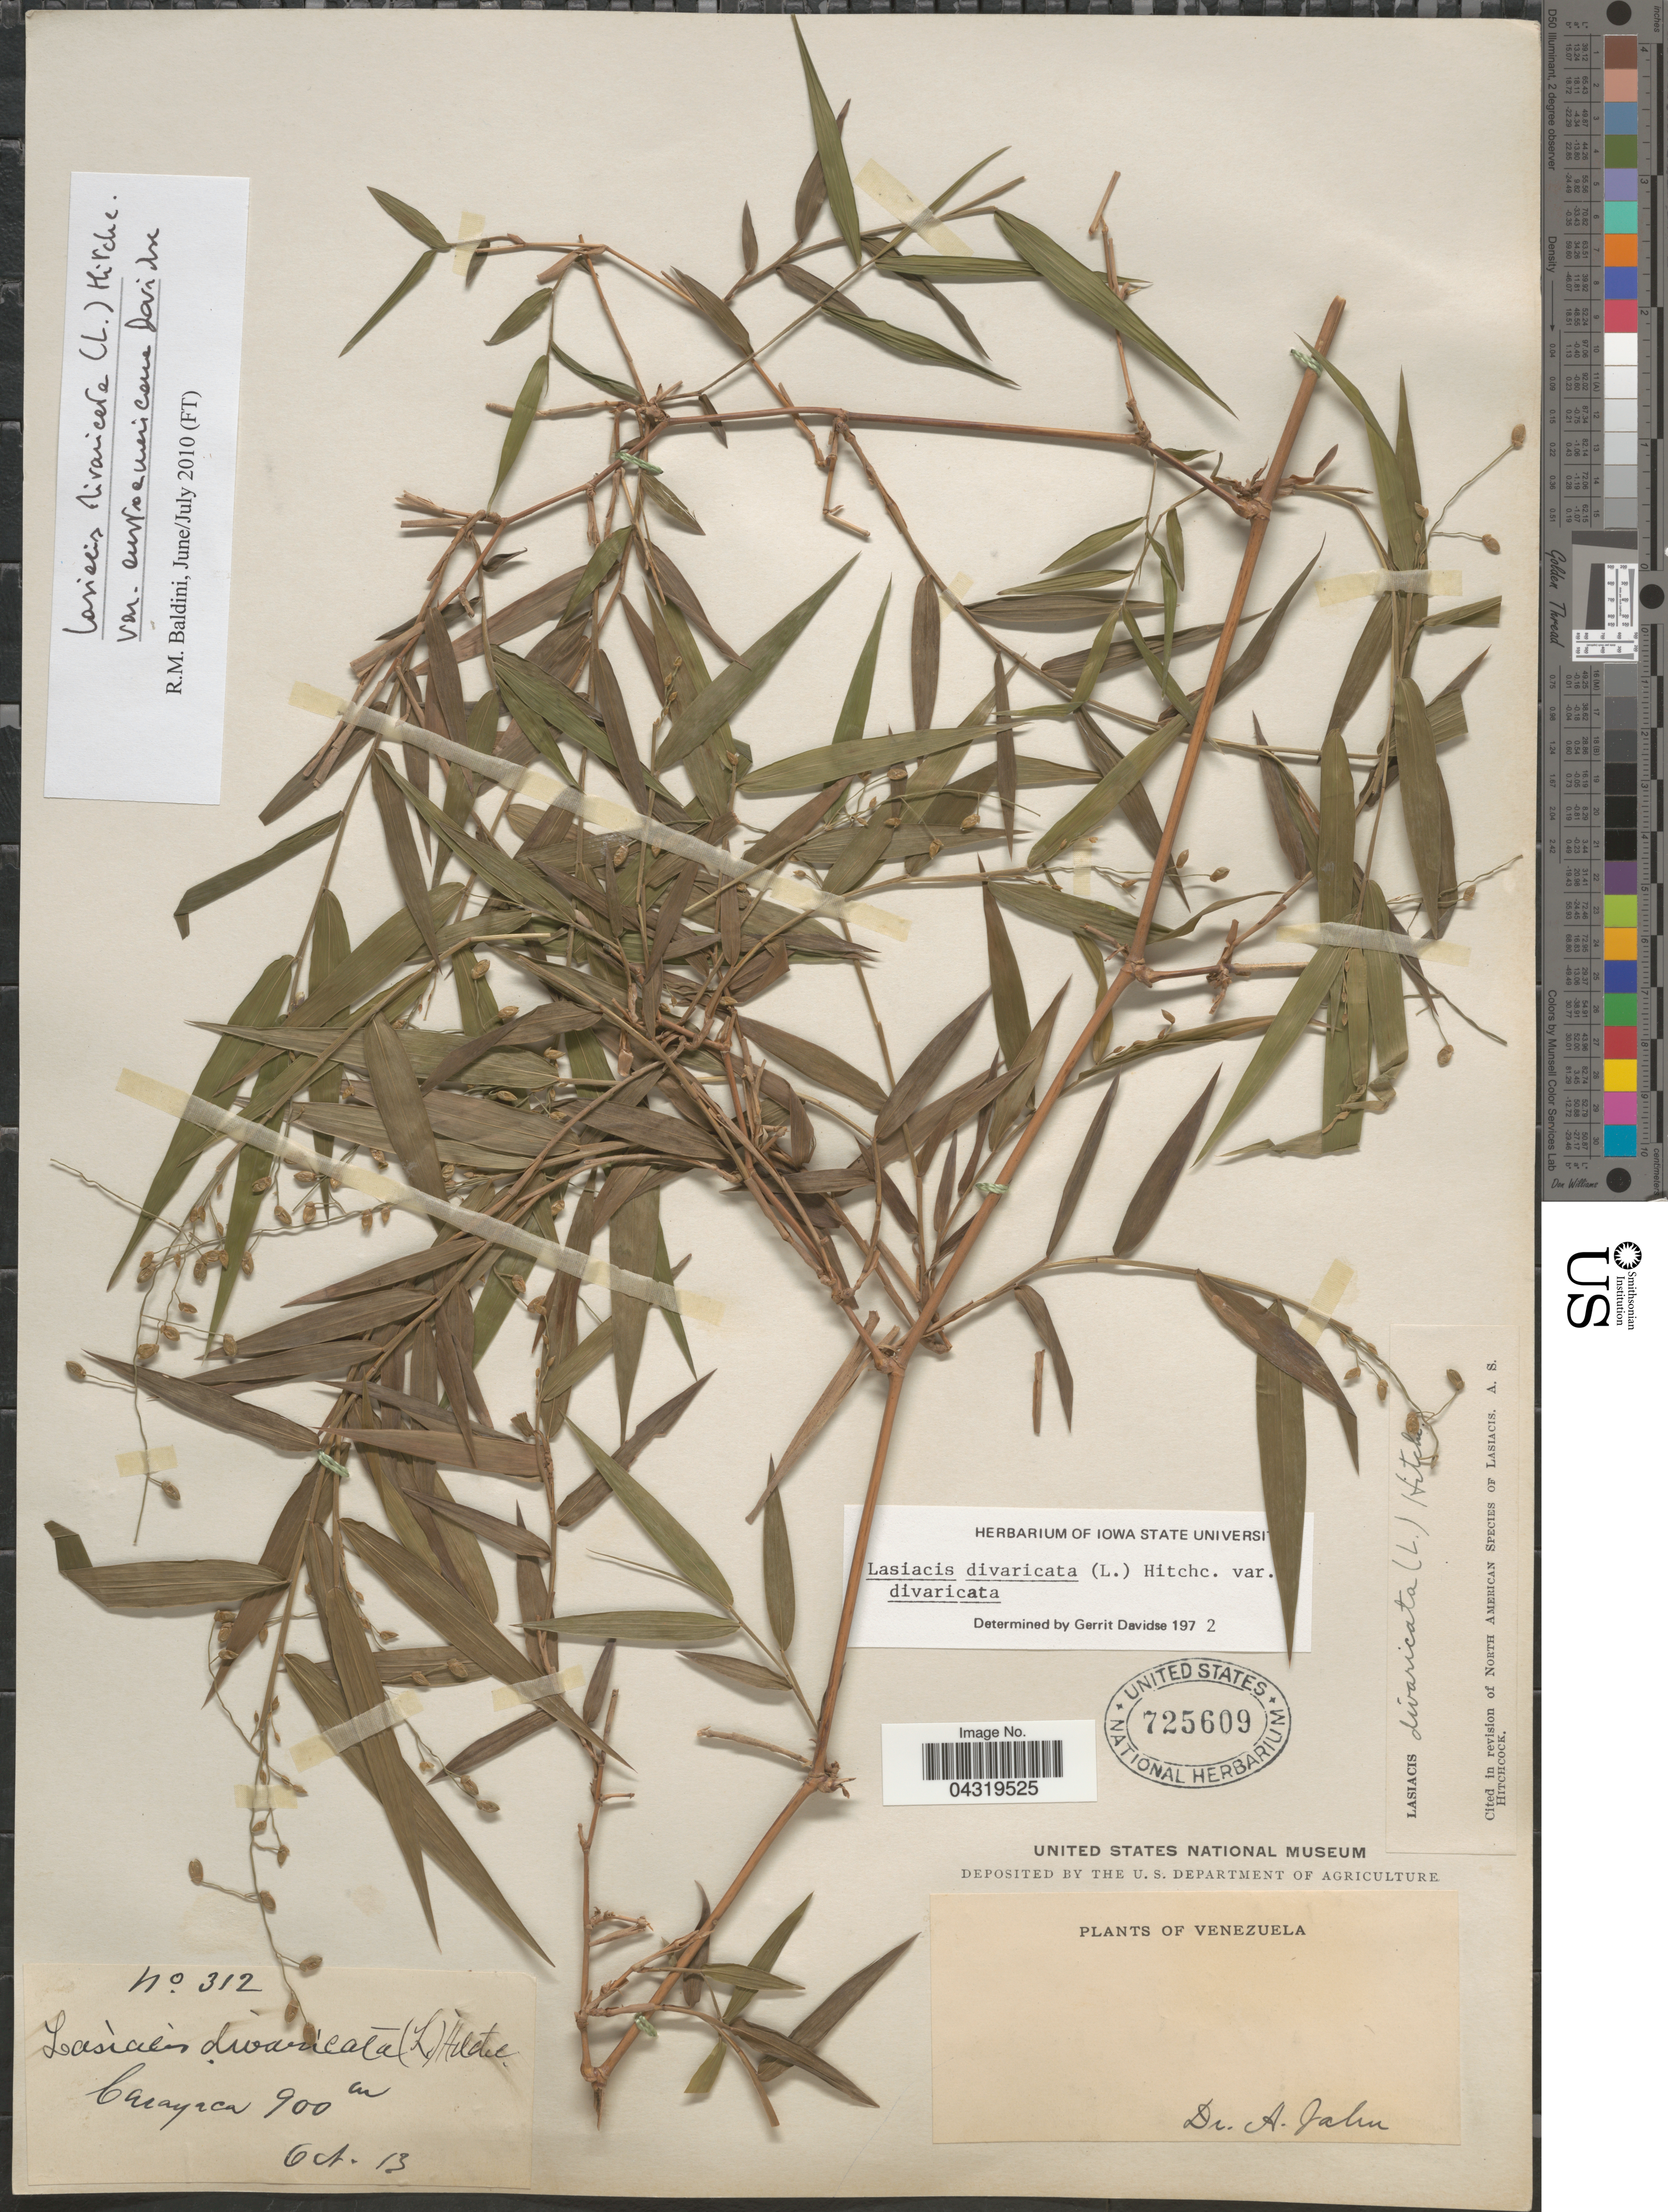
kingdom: Plantae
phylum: Tracheophyta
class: Liliopsida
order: Poales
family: Poaceae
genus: Lasiacis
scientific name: Lasiacis divaricata var. austroamericana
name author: Davidse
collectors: A. Jahn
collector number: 312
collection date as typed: Transcribed d/m/y: /10/13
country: Venezuela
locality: Carayaca.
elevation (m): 900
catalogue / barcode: US 725609